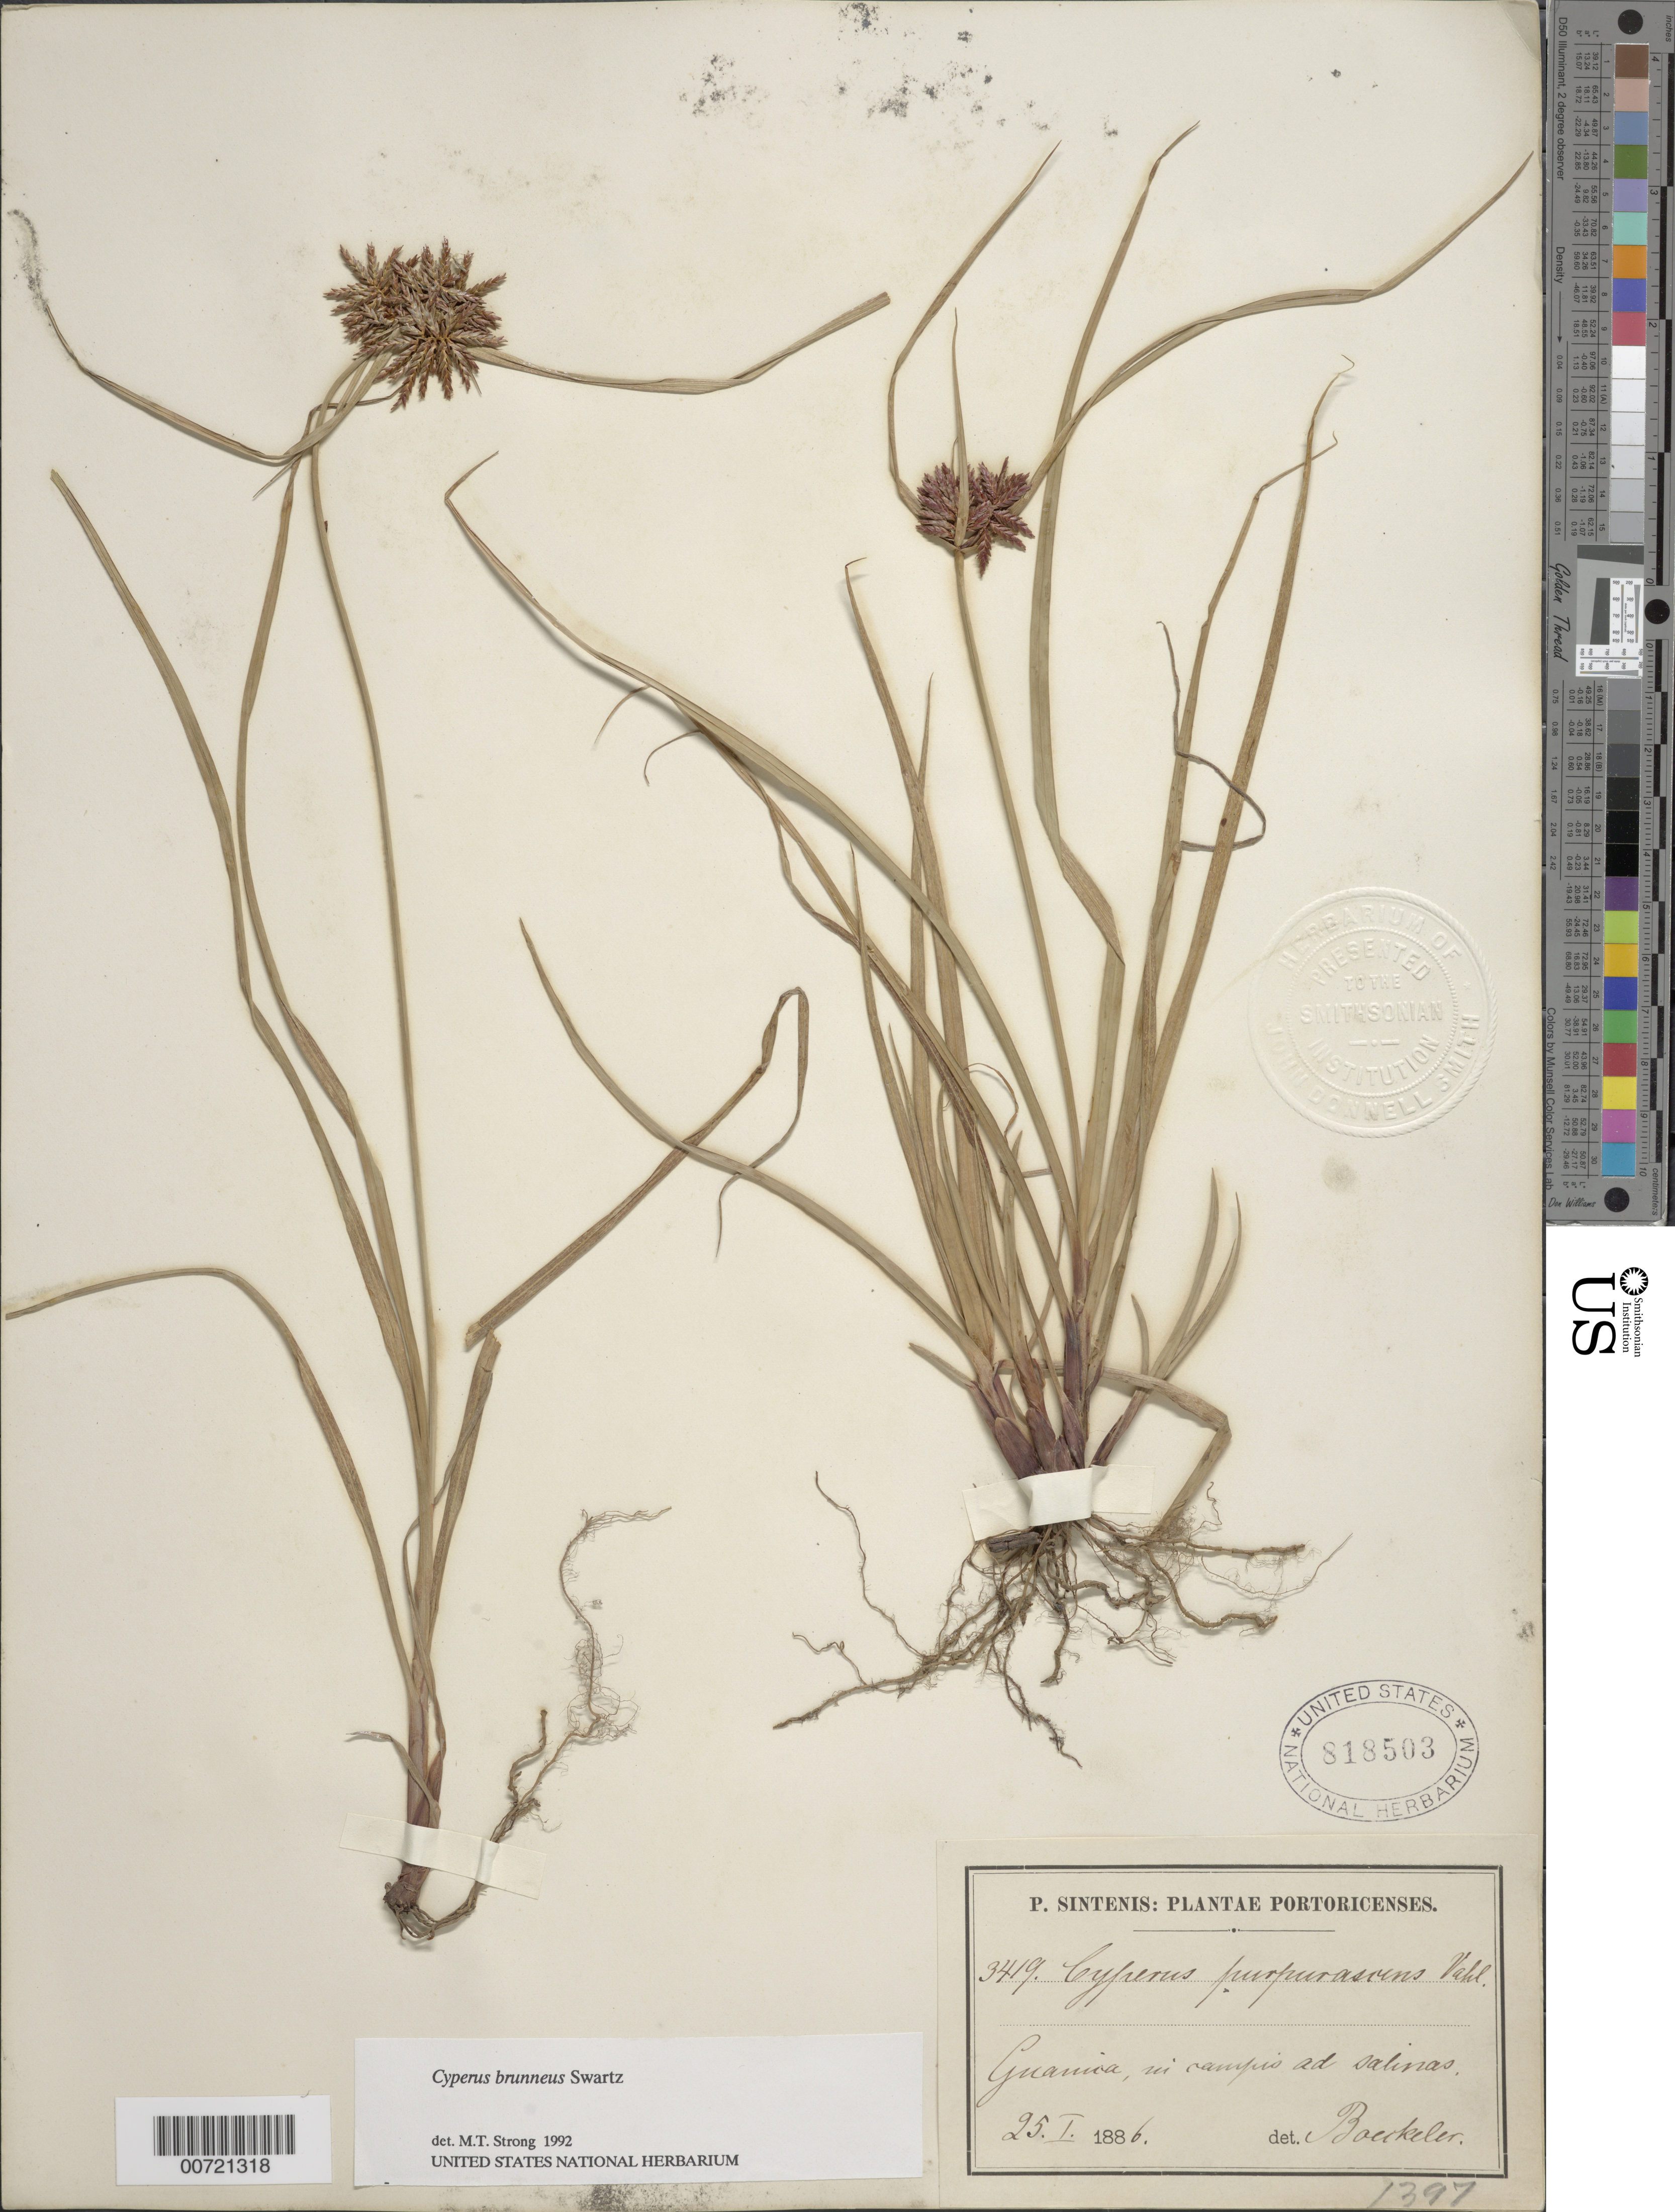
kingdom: Plantae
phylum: Tracheophyta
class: Liliopsida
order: Poales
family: Cyperaceae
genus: Cyperus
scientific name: Cyperus brunneus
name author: Sw.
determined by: Strong, M. T., (US), Smithsonian Institution - National Museum of Natural History (UNITED STATES)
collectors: P. Sintenis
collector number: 3419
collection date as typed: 25 Jan 1886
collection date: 1886-01-25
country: Puerto Rico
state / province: Guánica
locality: Guanica.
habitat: In campis ad salinas.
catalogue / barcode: US 818503